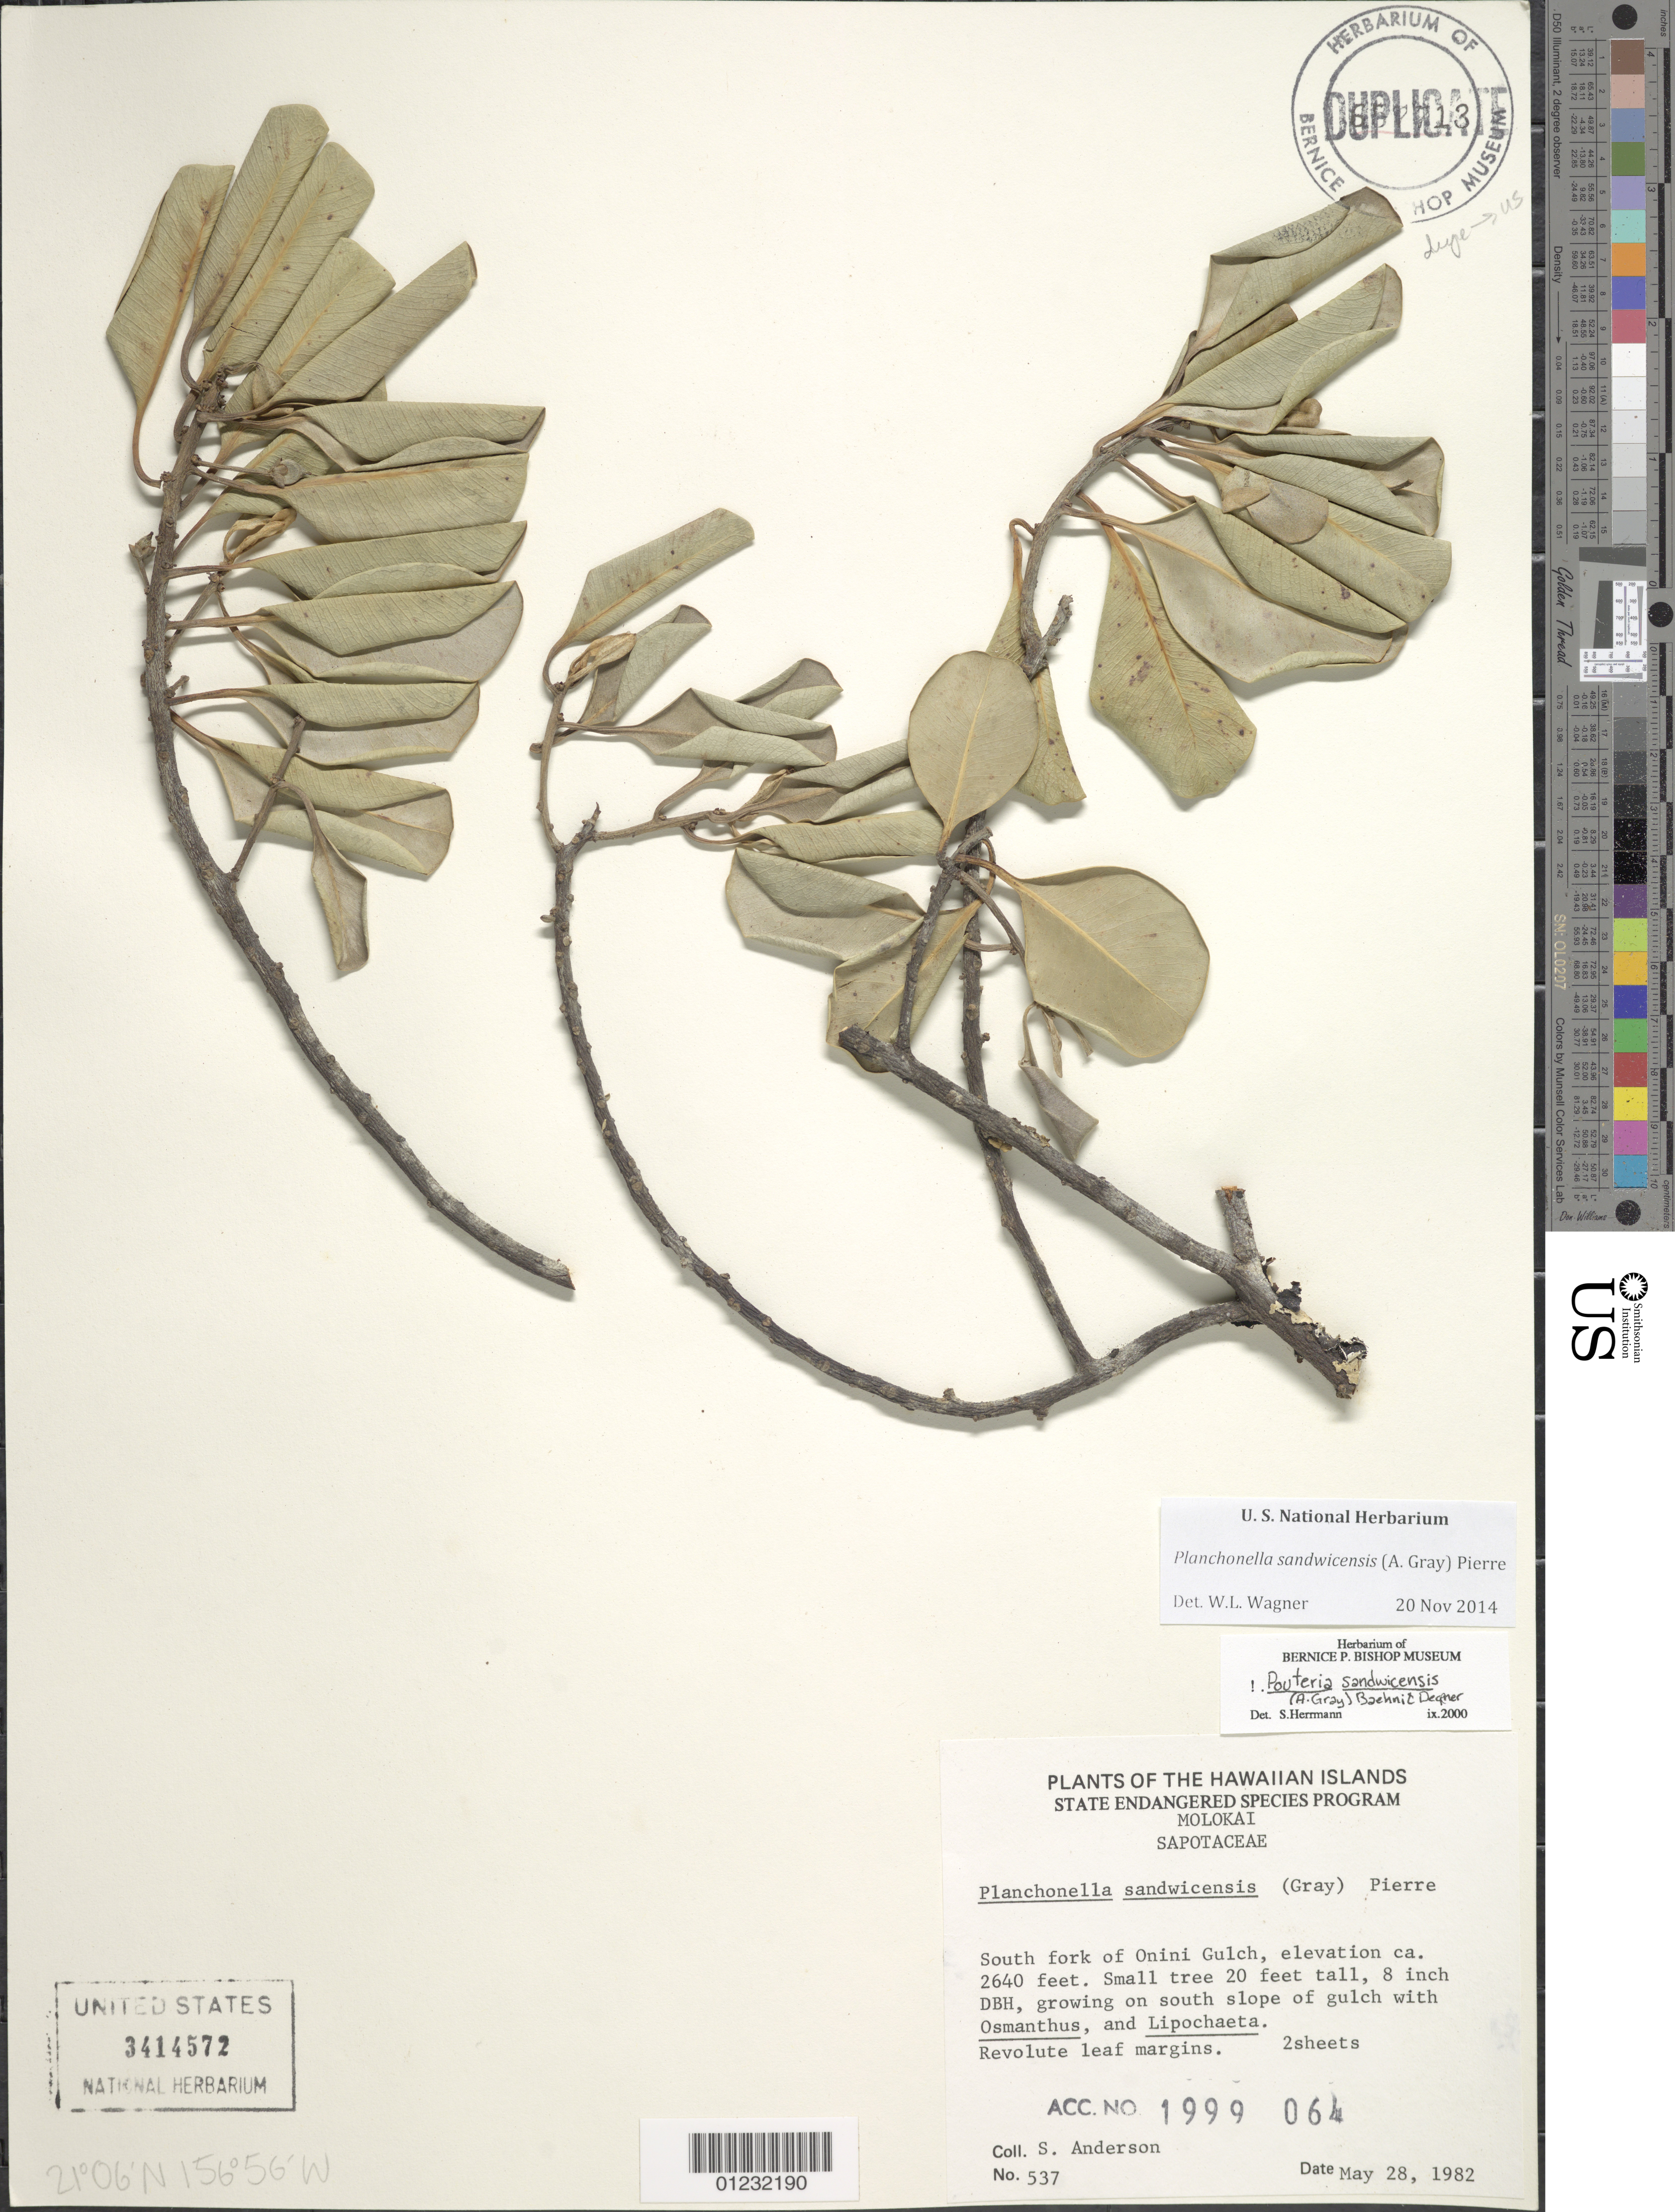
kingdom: Plantae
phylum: Tracheophyta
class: Magnoliopsida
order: Ericales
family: Sapotaceae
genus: Planchonella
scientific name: Planchonella sandwicensis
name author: (A. Gray) Pierre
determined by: Wagner, W. L., (BOT), Smithsonian Institution - National Museum of Natural History (UNITED STATES)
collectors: S. Anderson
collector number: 537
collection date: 1982-05-28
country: United States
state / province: Hawaii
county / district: Maui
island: Moloka'i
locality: S fork of Onini Gulch.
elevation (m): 805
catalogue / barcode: US 3414572